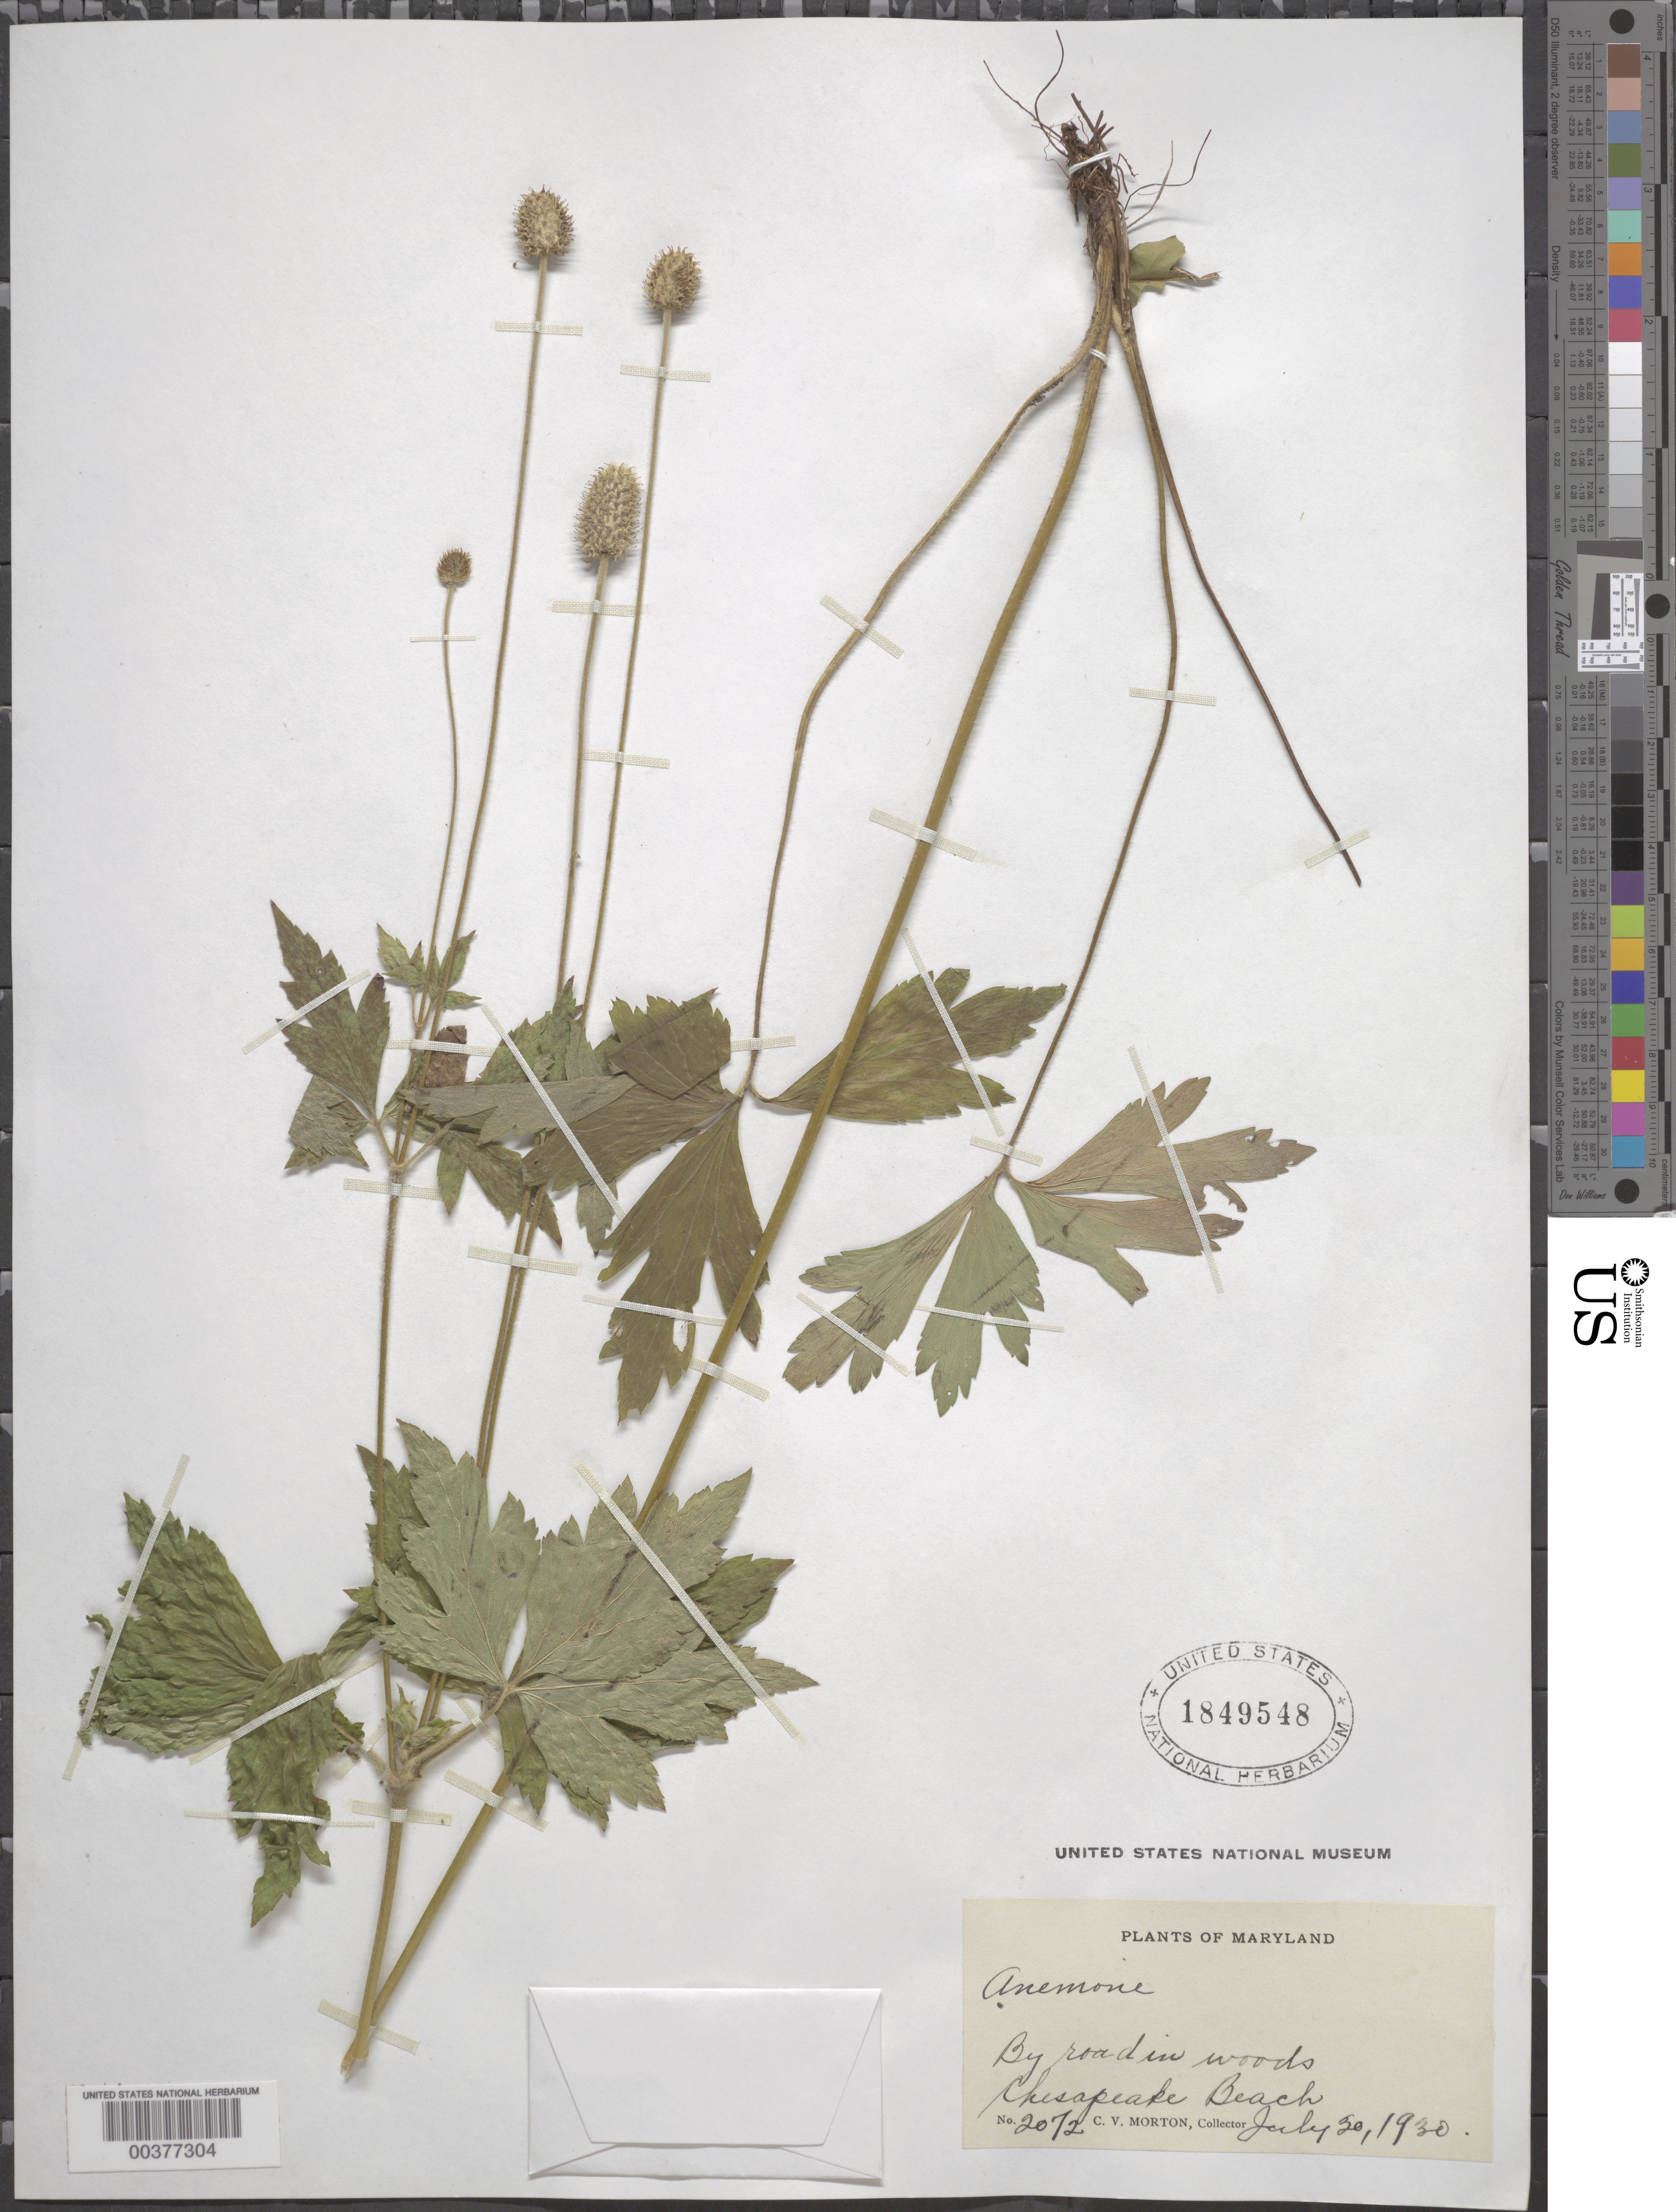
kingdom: Plantae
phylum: Tracheophyta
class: Magnoliopsida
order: Ranunculales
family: Ranunculaceae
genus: Anemone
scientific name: Anemone virginiana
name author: L.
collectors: C. V. Morton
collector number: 2072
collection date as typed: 20 Jul 1930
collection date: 1930-07-20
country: United States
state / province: Maryland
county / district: Calvert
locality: Chesapeake Beach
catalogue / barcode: US 1849548